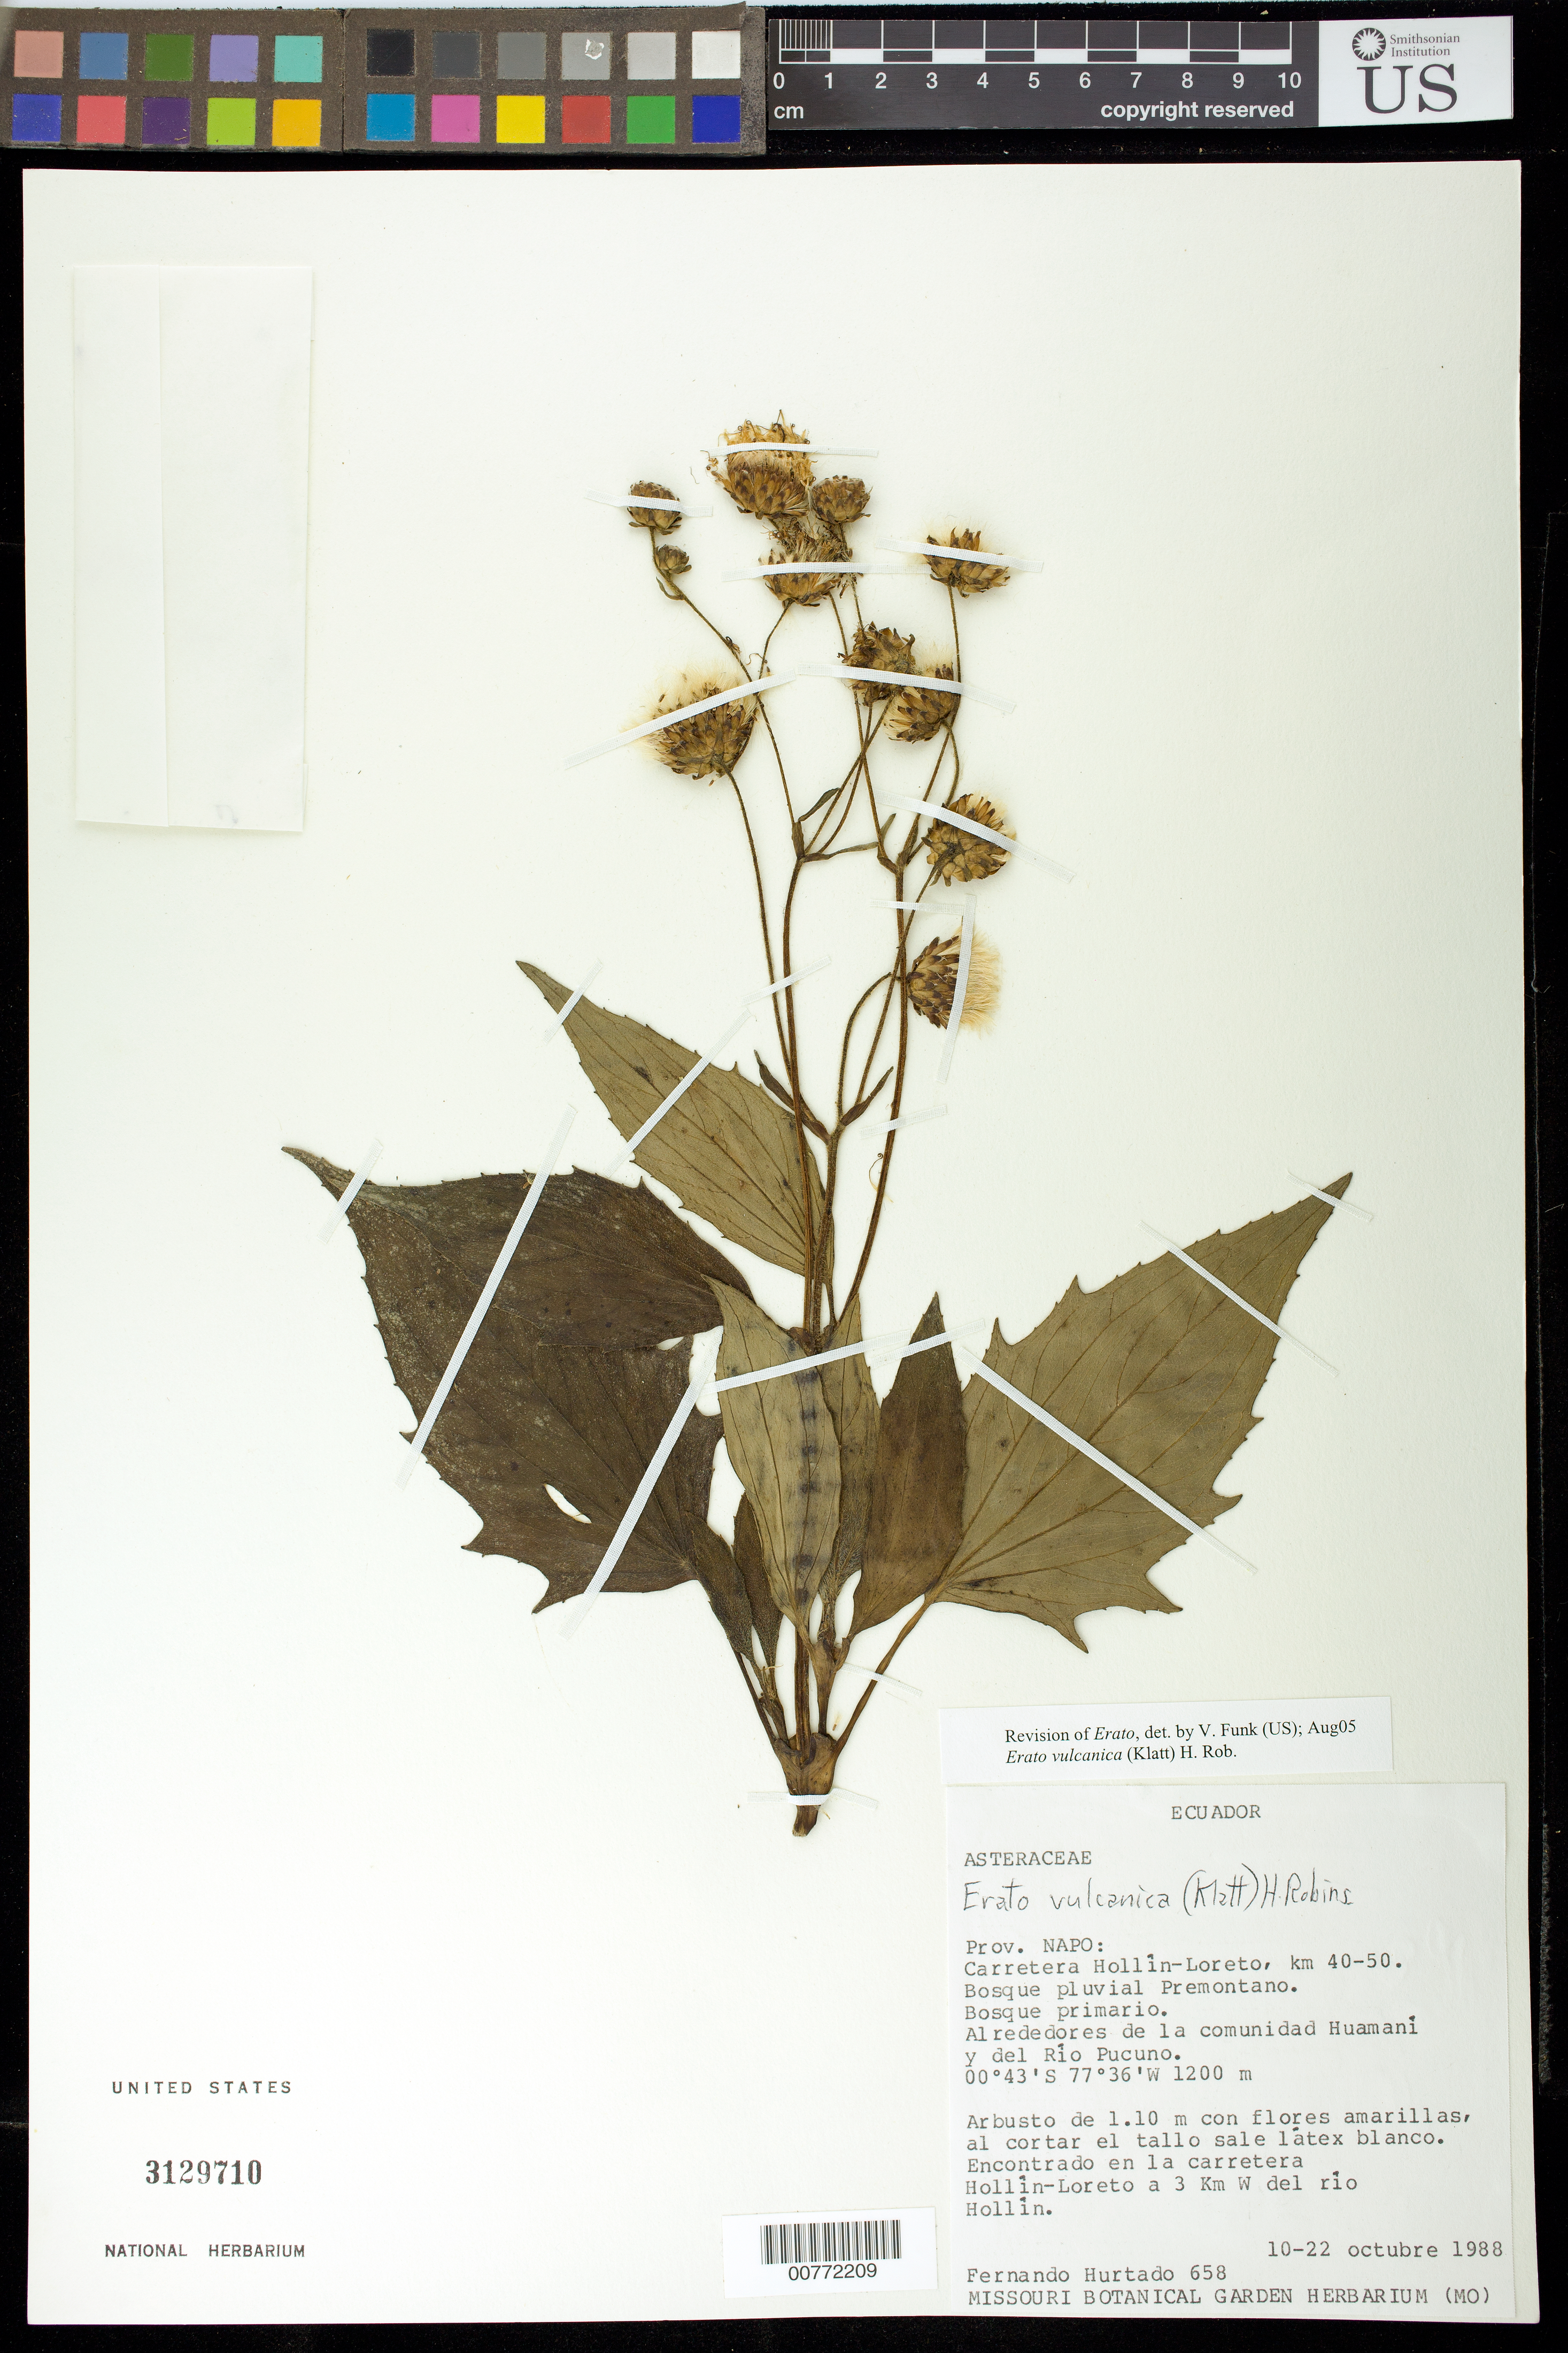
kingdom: Plantae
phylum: Tracheophyta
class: Magnoliopsida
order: Asterales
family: Asteraceae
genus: Erato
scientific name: Erato vulcanica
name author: (Klatt) H. Rob.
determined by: Robinson, Harold E., (US)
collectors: F. Hurtado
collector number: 658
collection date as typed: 10 October 1988 to 22 October 1988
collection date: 1988-10-10/1988-10-22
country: Ecuador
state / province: Napo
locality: Carretera Hollín-Loreto, km 40-50; alrededores de la comunidad Huamaní y del Río Pucuno; encontrado en la carretera Hollin-Loreto a 3 km W del Rio Hollin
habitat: Bosque pluvial premontano; primario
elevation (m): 1200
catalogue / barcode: US 3129710